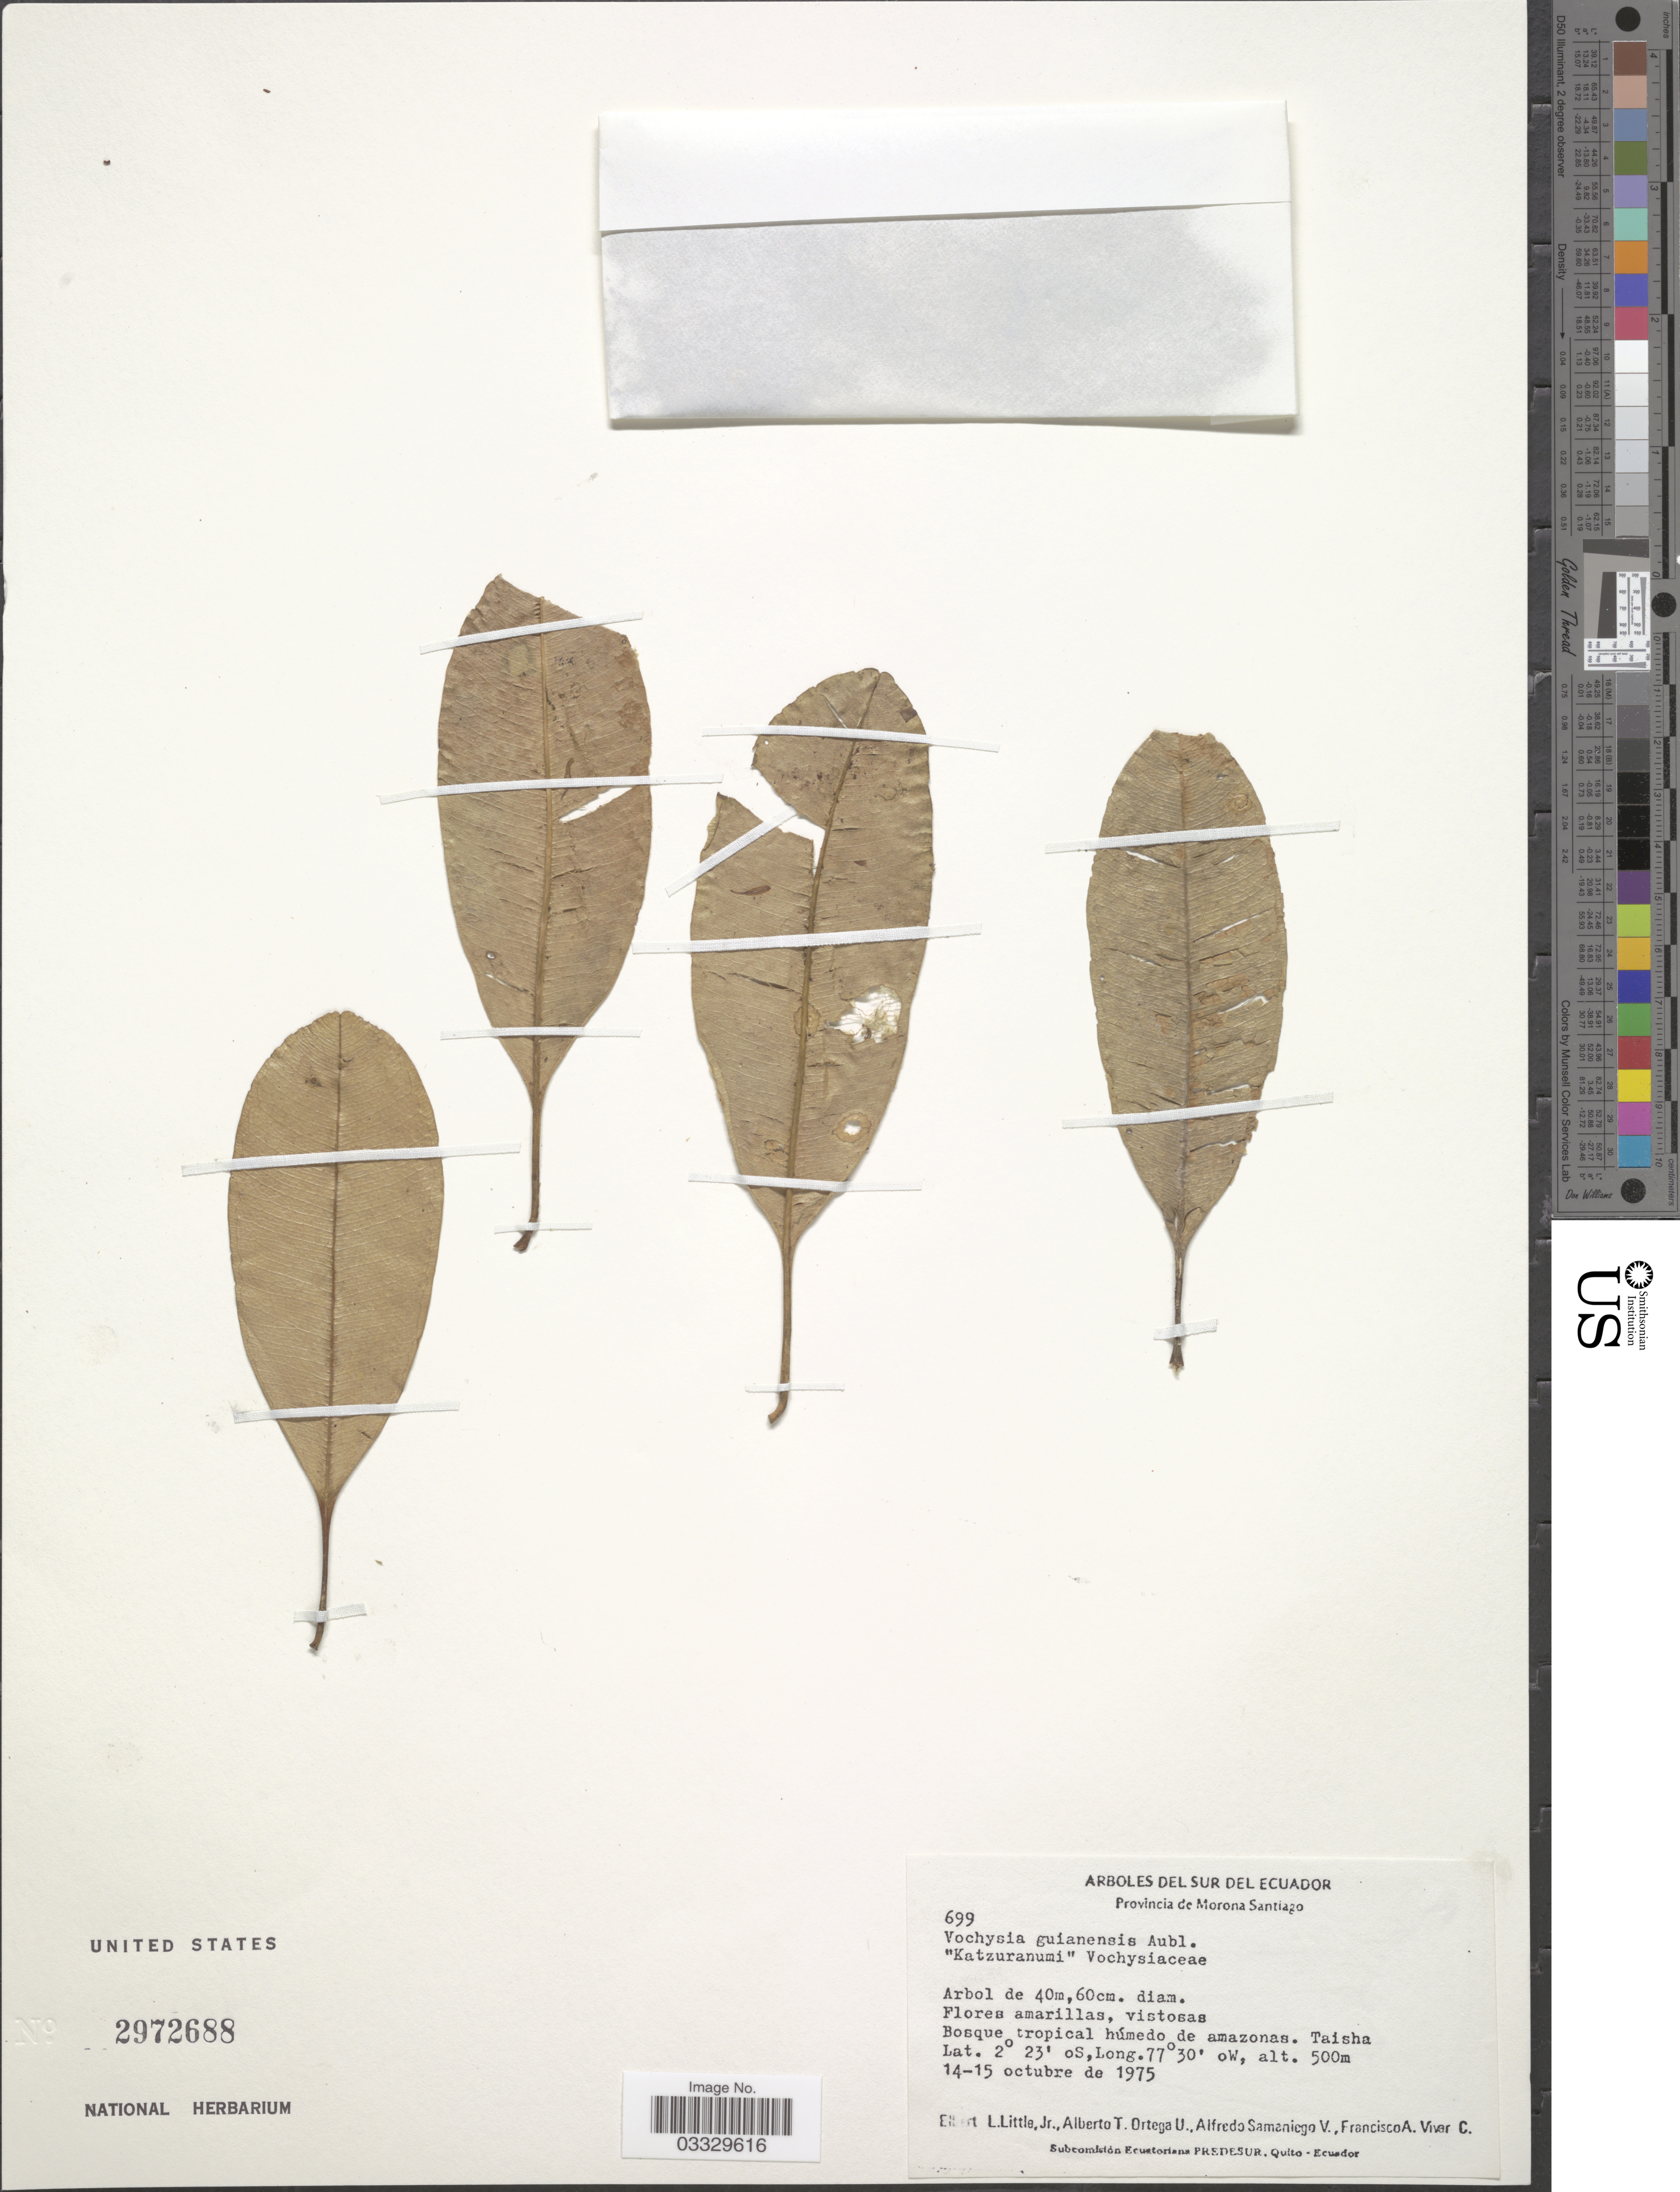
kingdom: Plantae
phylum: Tracheophyta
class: Magnoliopsida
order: Myrtales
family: Vochysiaceae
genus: Vochysia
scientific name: Vochysia guianensis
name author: Aubl.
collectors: E. L. Little, A. T. Ortega U., A. V. Samaniego & F. A. Vivar C.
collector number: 699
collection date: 1975-10-14/1975-10-15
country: Ecuador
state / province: Morona-Santiago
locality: Sur del Ecuador. Taisha.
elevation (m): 500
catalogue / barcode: US 2972688